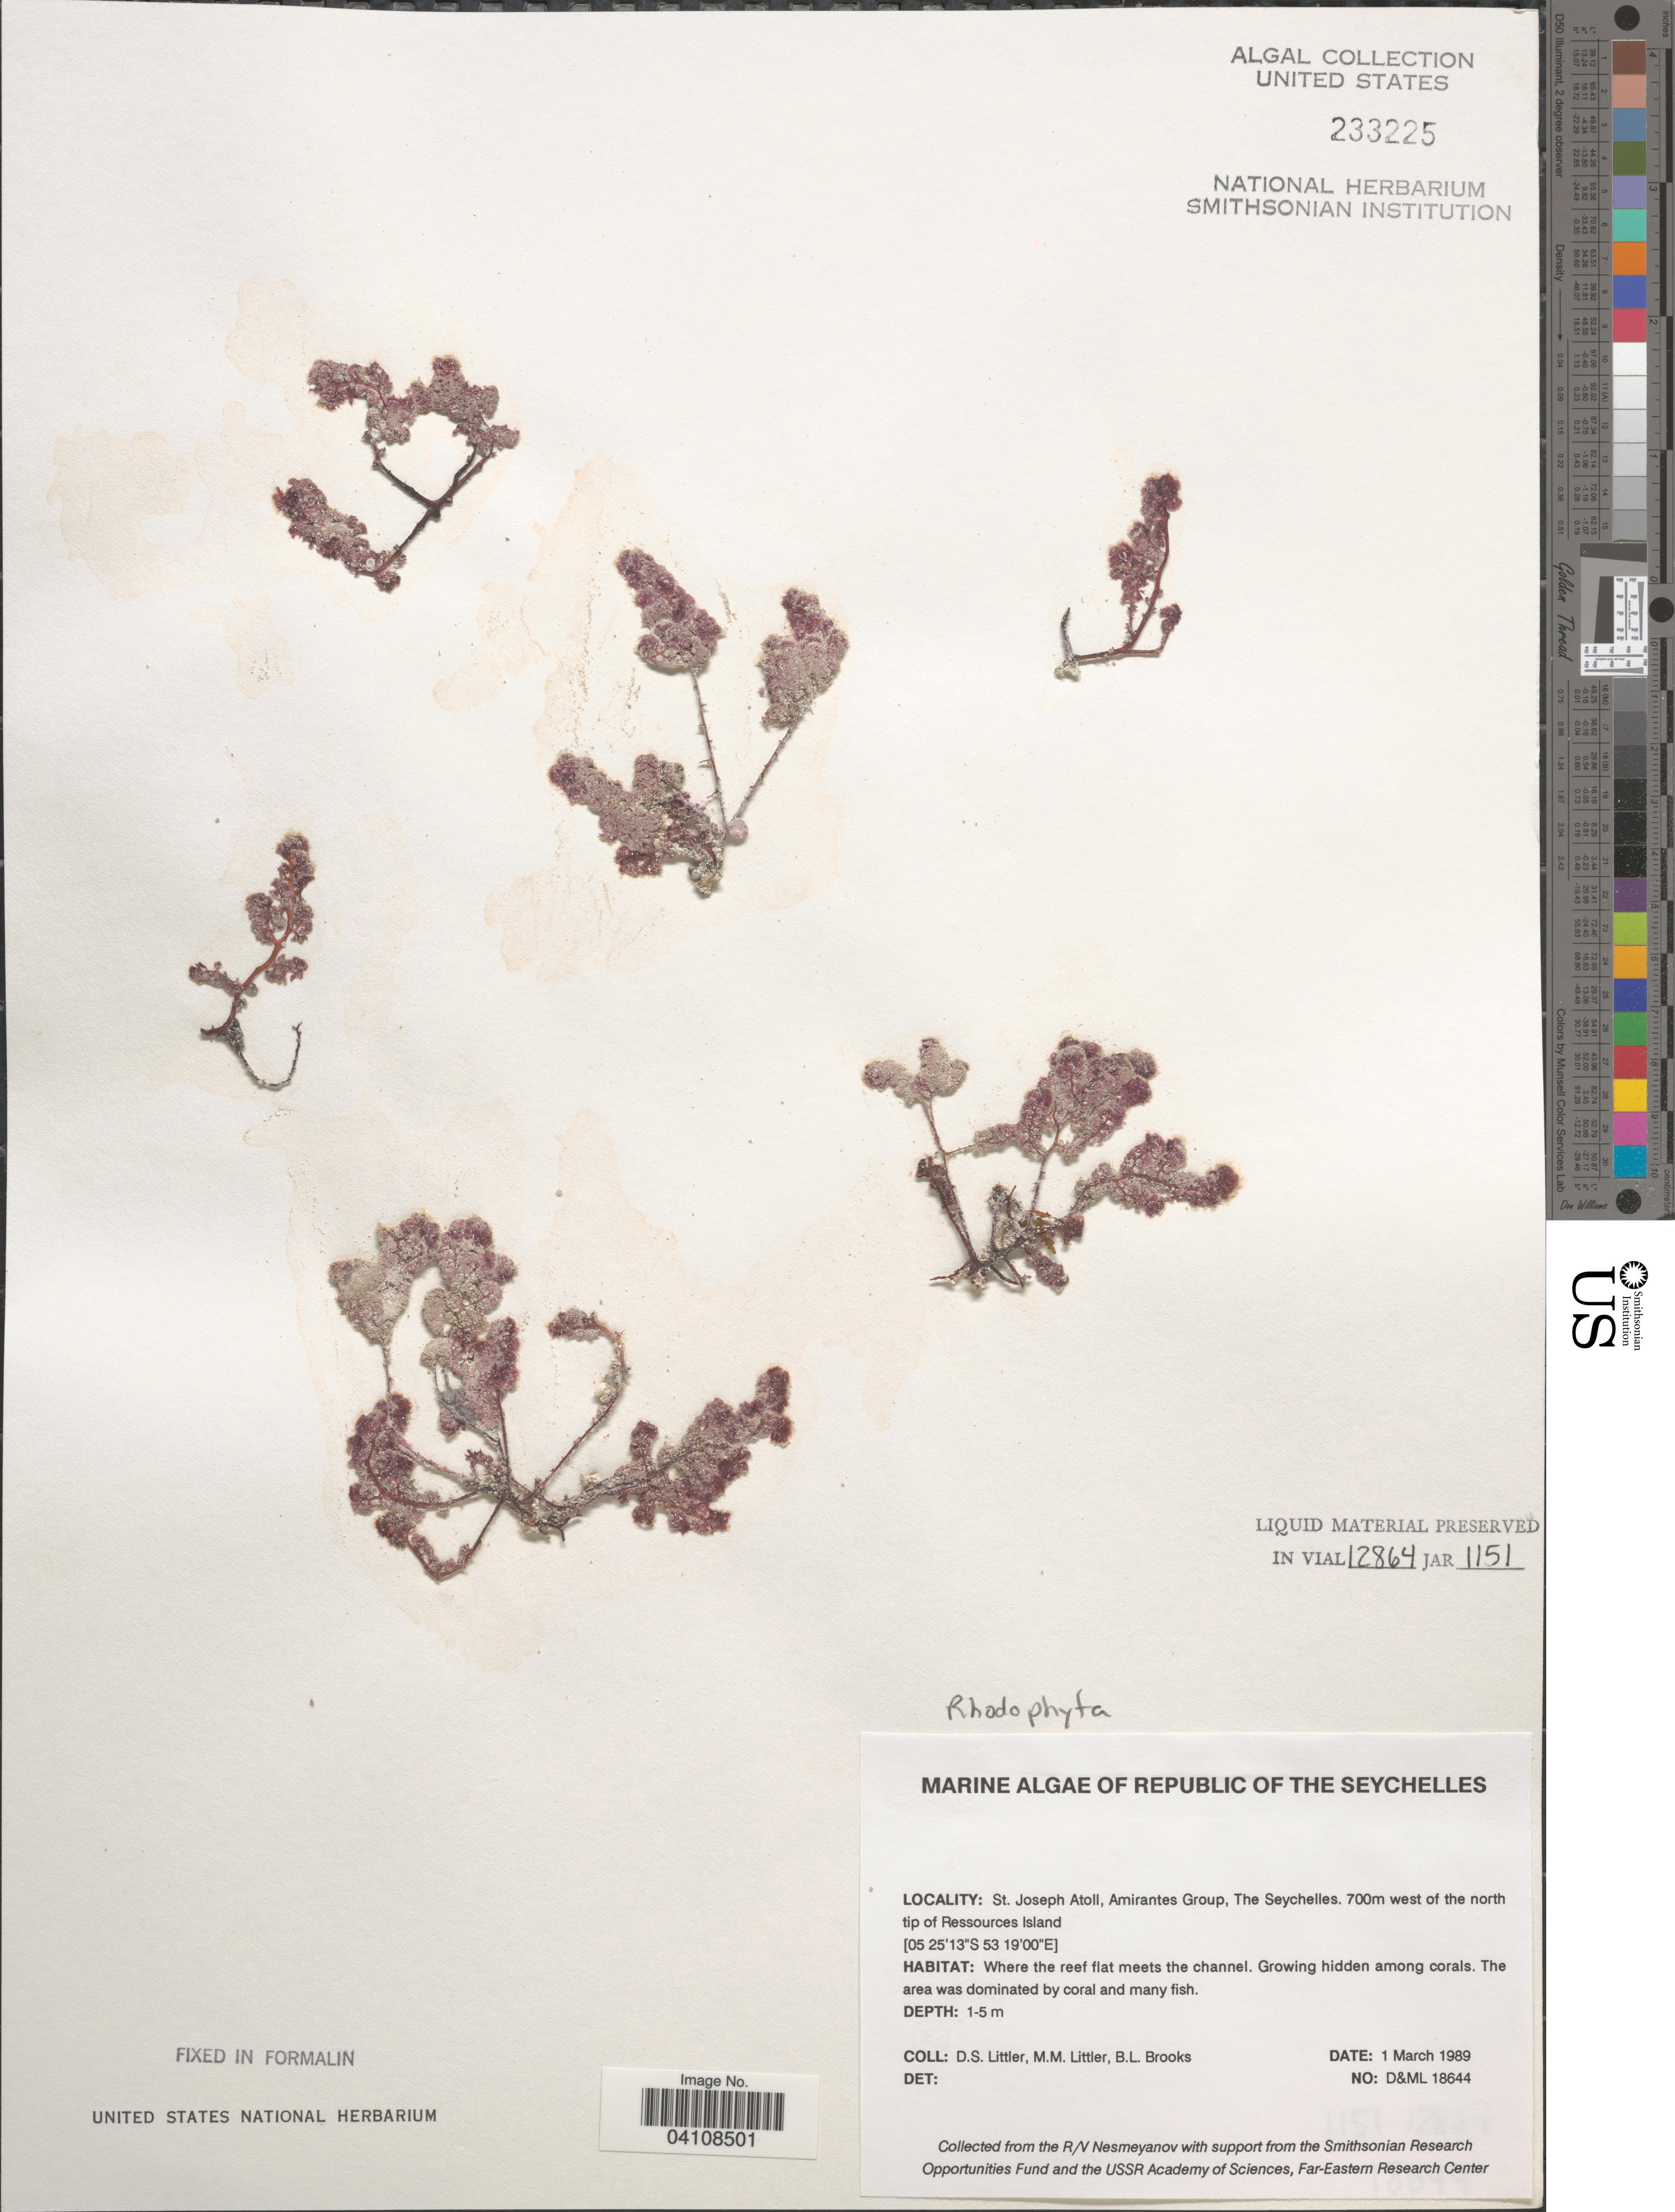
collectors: D. S. Littler & B. Brooks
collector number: D&ML18644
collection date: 1989-03-01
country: Seychelles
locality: Republic of The Seychelles. St. Joseph Atoll, Amirantes Group. 700m west of the north tip of Ressources Island. Where the reef flat meets the channel.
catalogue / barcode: US 233225